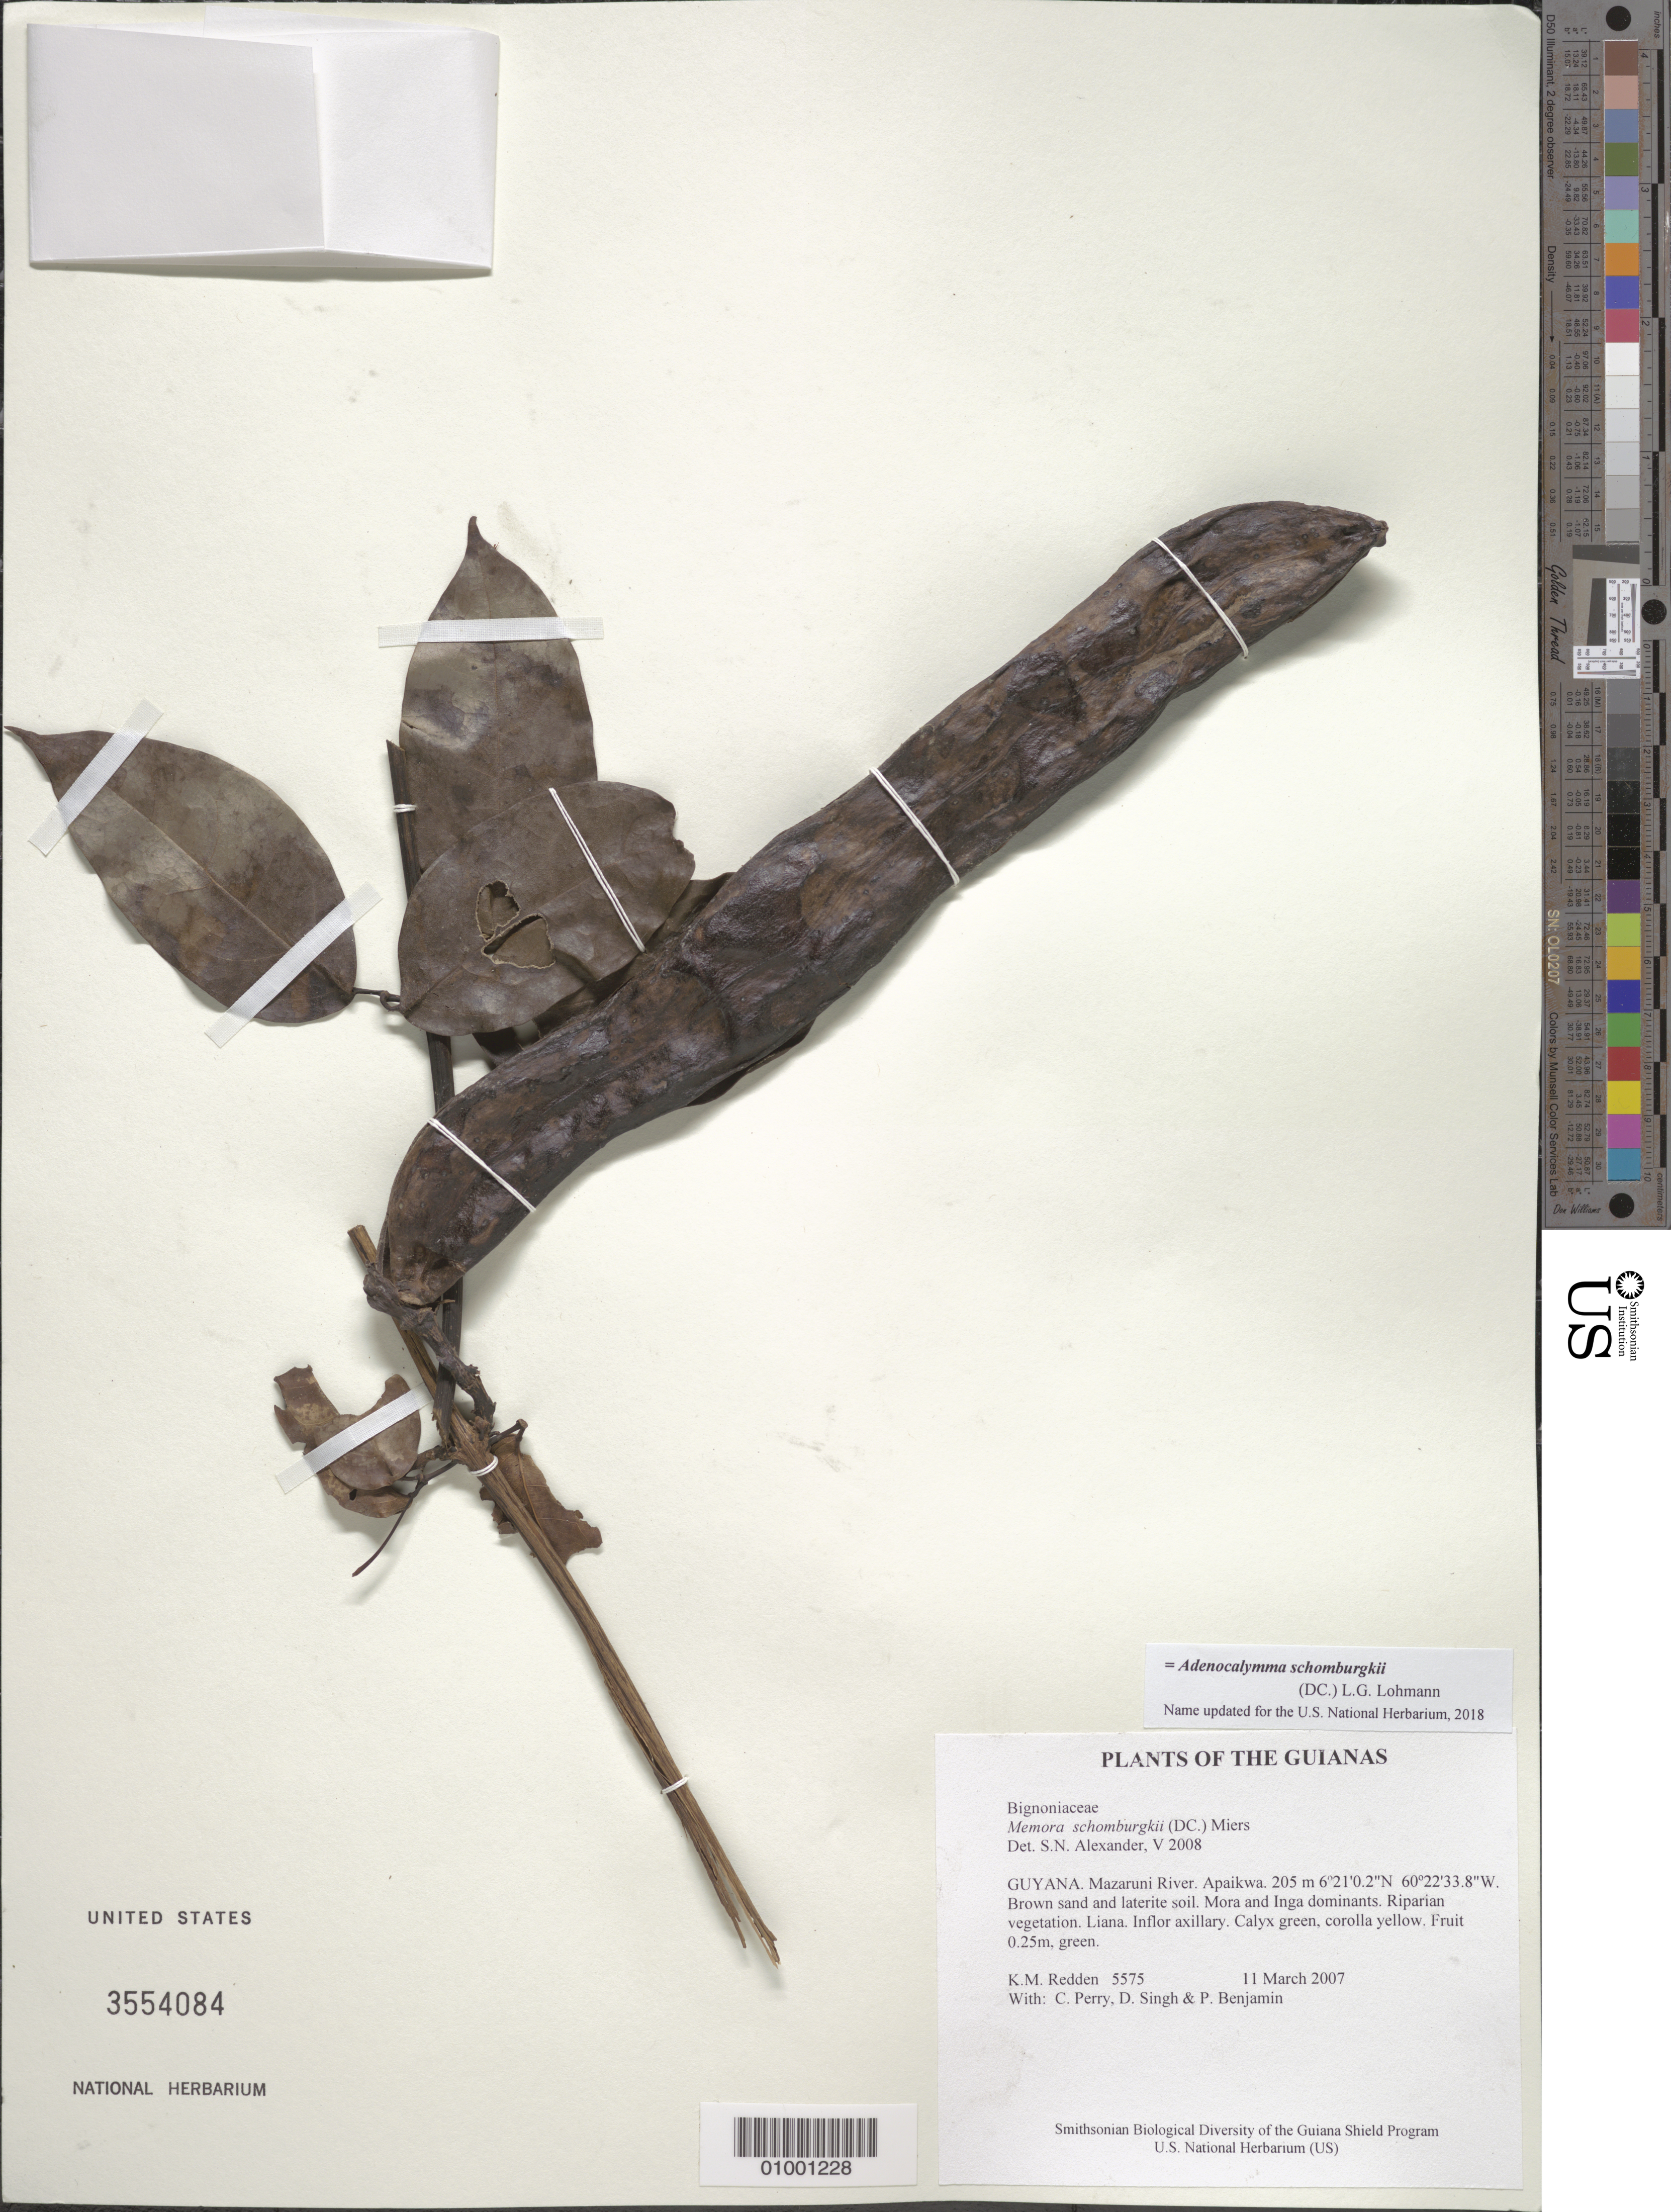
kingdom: Plantae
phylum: Tracheophyta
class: Magnoliopsida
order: Lamiales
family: Bignoniaceae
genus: Adenocalymma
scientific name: Adenocalymma schomburgkii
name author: (DC.) L.G. Lohmann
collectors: K. M. Redden, C. Perry, D. Singh & P. Benjamin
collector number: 5575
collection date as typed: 11 March 2007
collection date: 2007-03-11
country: Guyana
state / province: Cuyuni-Mazaruni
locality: Mazaruni River. Apaikwa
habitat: Brown sand and laterite soil. Mora and Inga dominant. Riparian vegetation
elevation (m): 205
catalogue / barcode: US 3554084